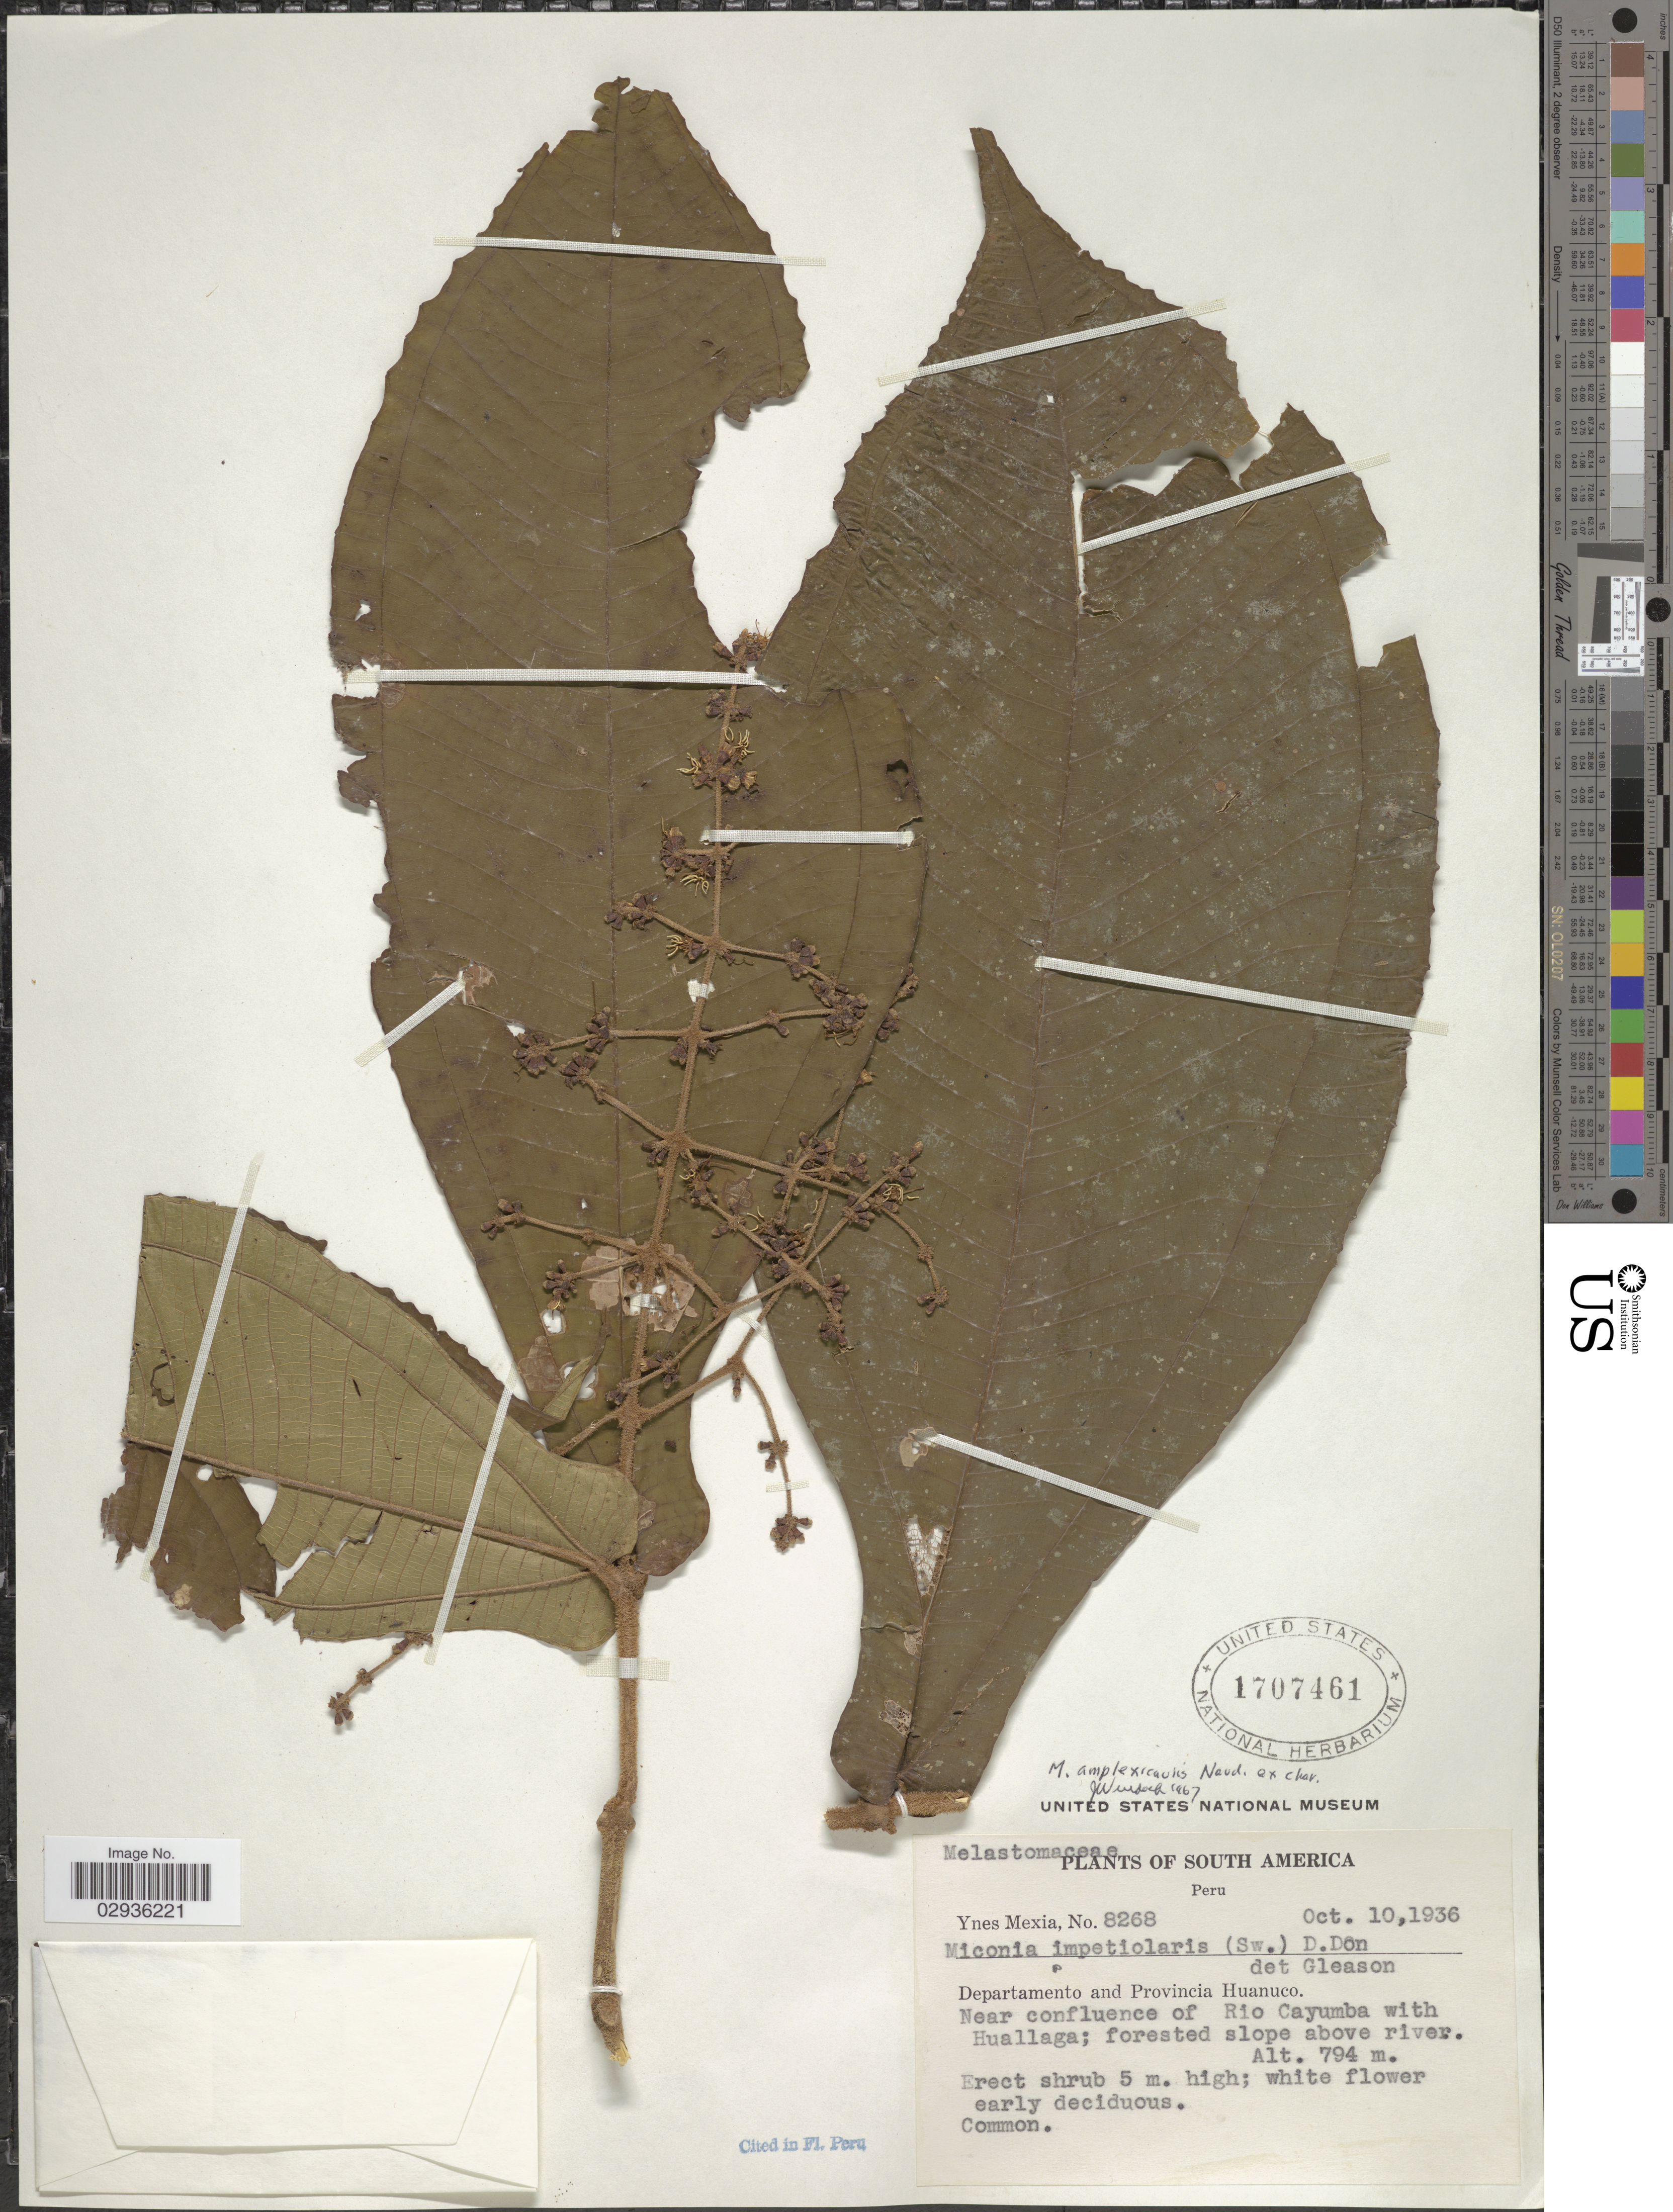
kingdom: Plantae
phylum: Tracheophyta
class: Magnoliopsida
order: Myrtales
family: Melastomataceae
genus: Miconia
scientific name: Miconia amplexicaulis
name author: Naudin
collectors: Y. Mexia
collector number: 8268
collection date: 1936-10-10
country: Peru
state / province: Huánuco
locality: Departamento and Provincia Huanuco. Near confluenco of Rio Cayumba with Huallaga; forested slope above river.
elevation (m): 794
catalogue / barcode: US 1707461